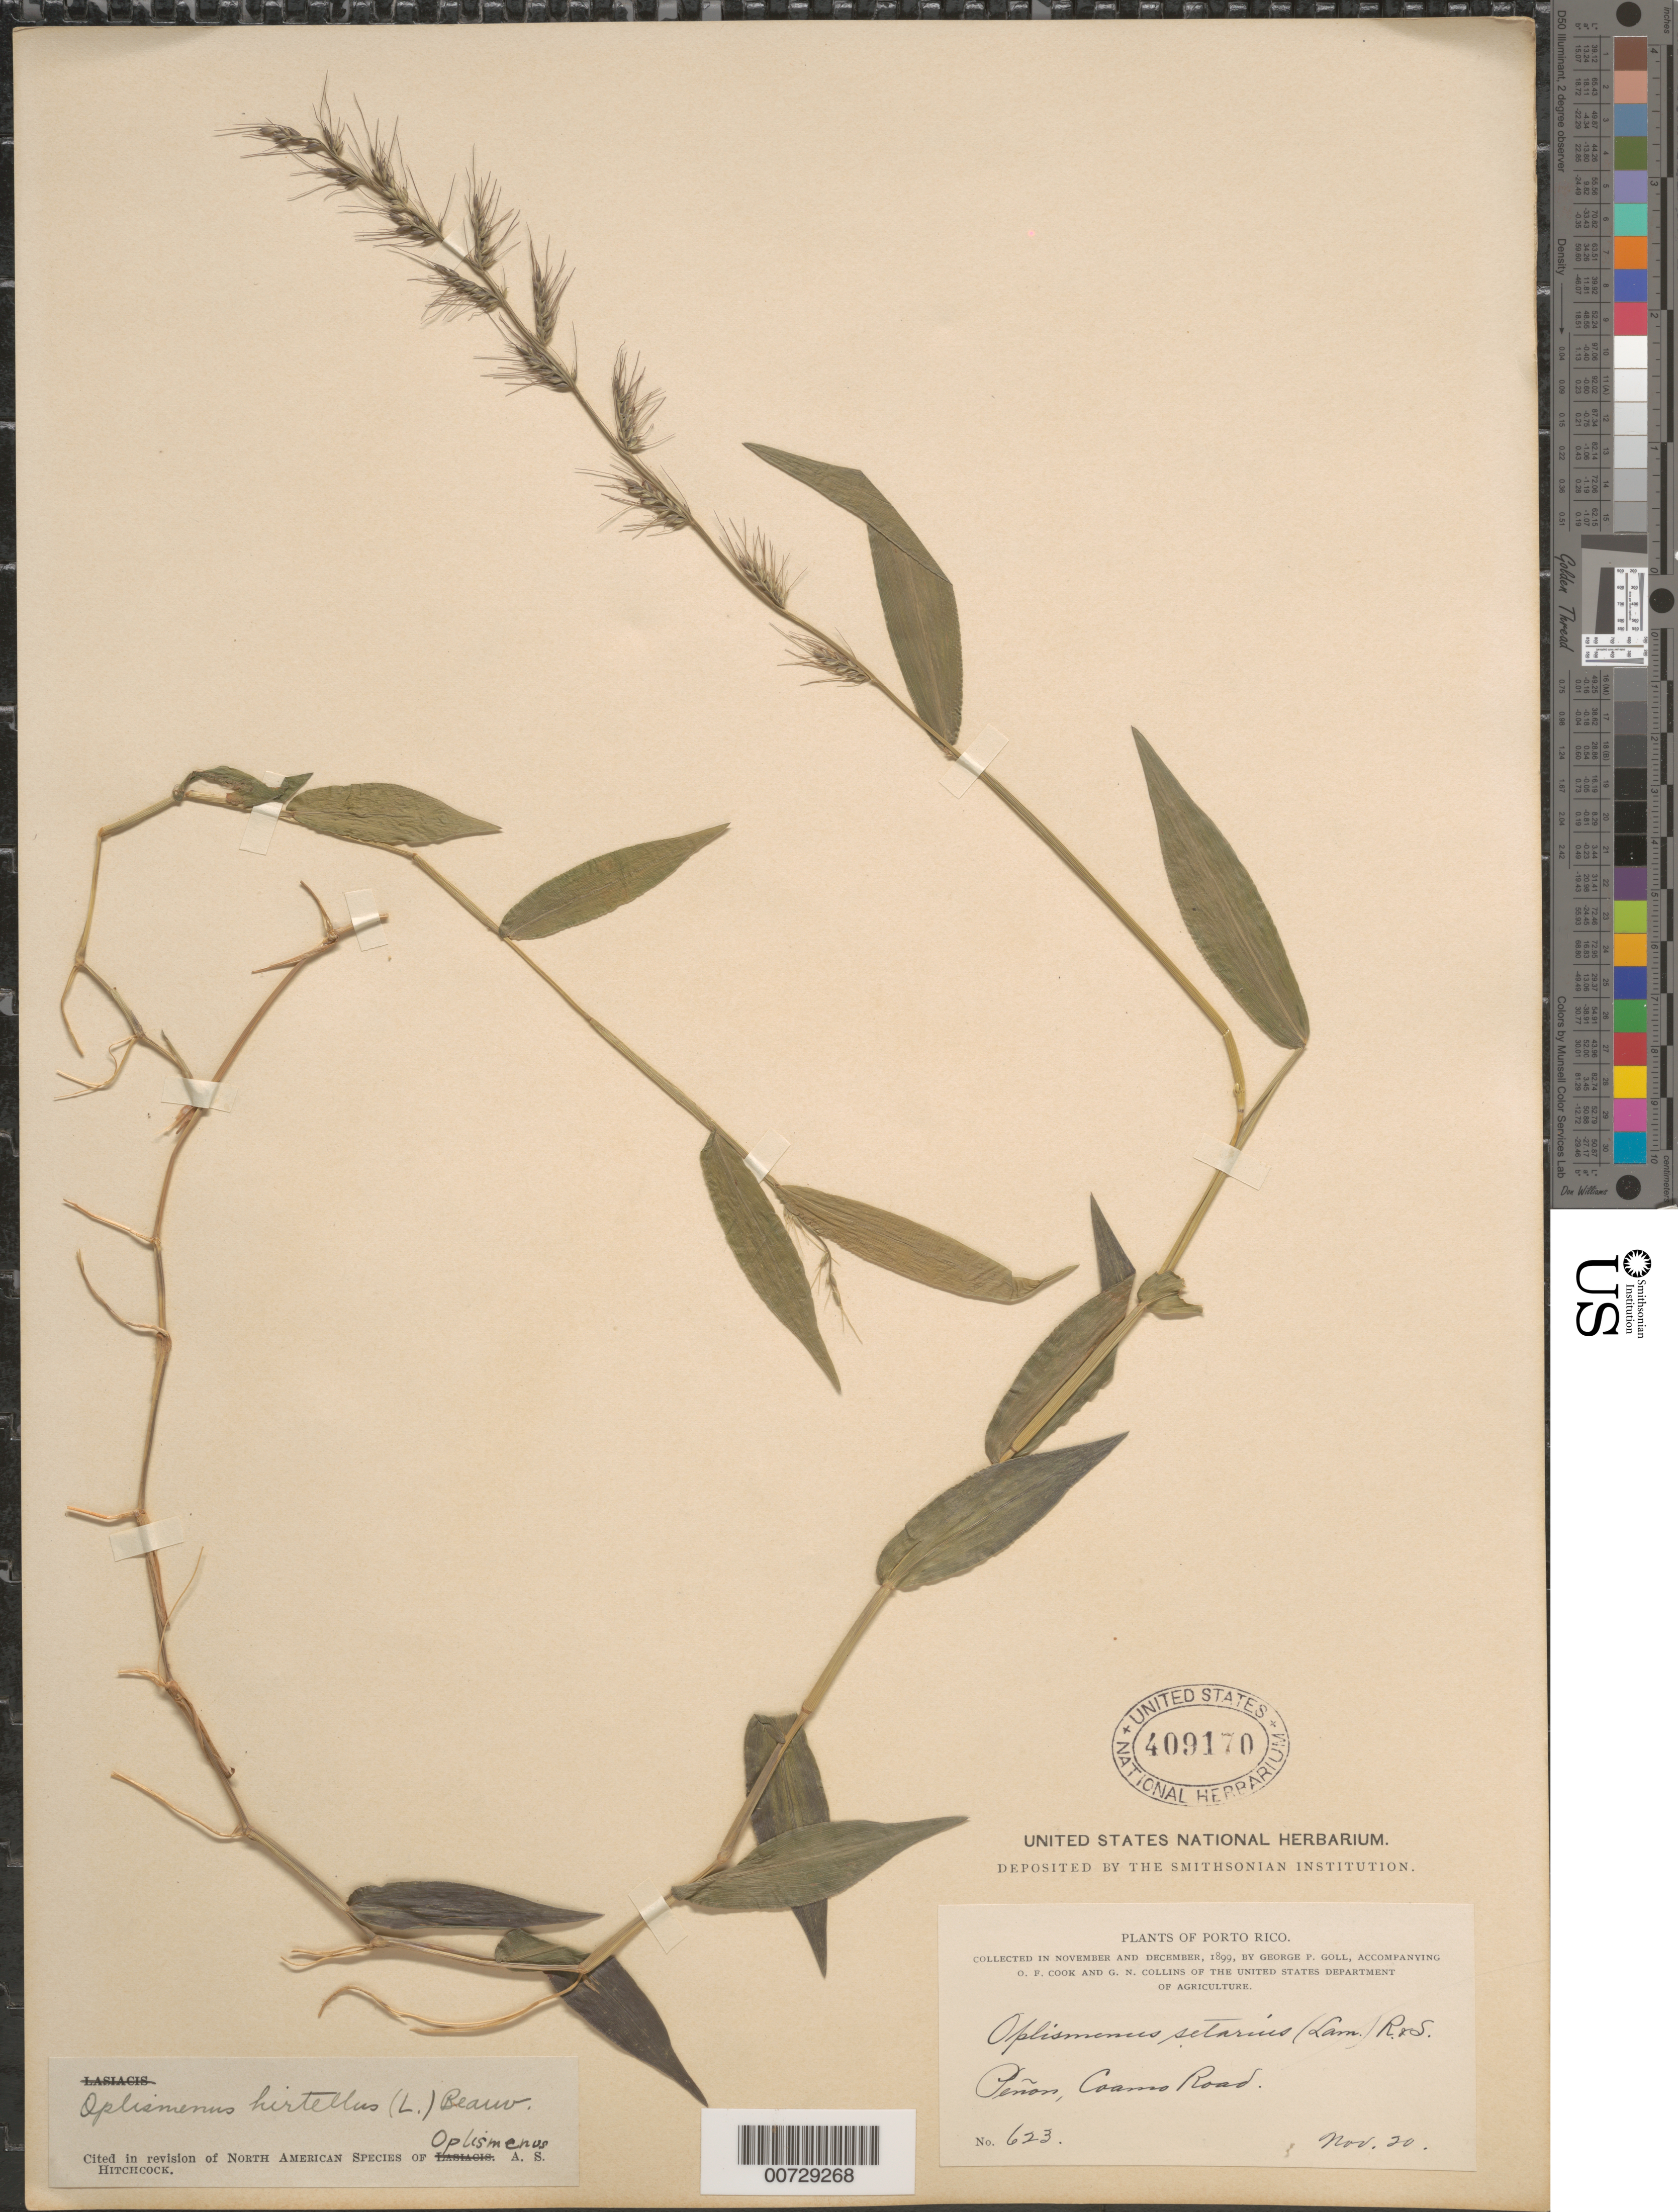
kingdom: Plantae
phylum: Tracheophyta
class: Liliopsida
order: Poales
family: Poaceae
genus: Oplismenus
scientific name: Oplismenus hirtellus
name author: (L.) P. Beauv.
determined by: Hitchcock, Albert S.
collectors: G. Goll, O. F. Cook & G. N. Collins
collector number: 623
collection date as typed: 20 Nov 1899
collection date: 1899-11-20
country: Puerto Rico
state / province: Coamo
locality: Peñon, Coamo Road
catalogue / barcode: US 409170